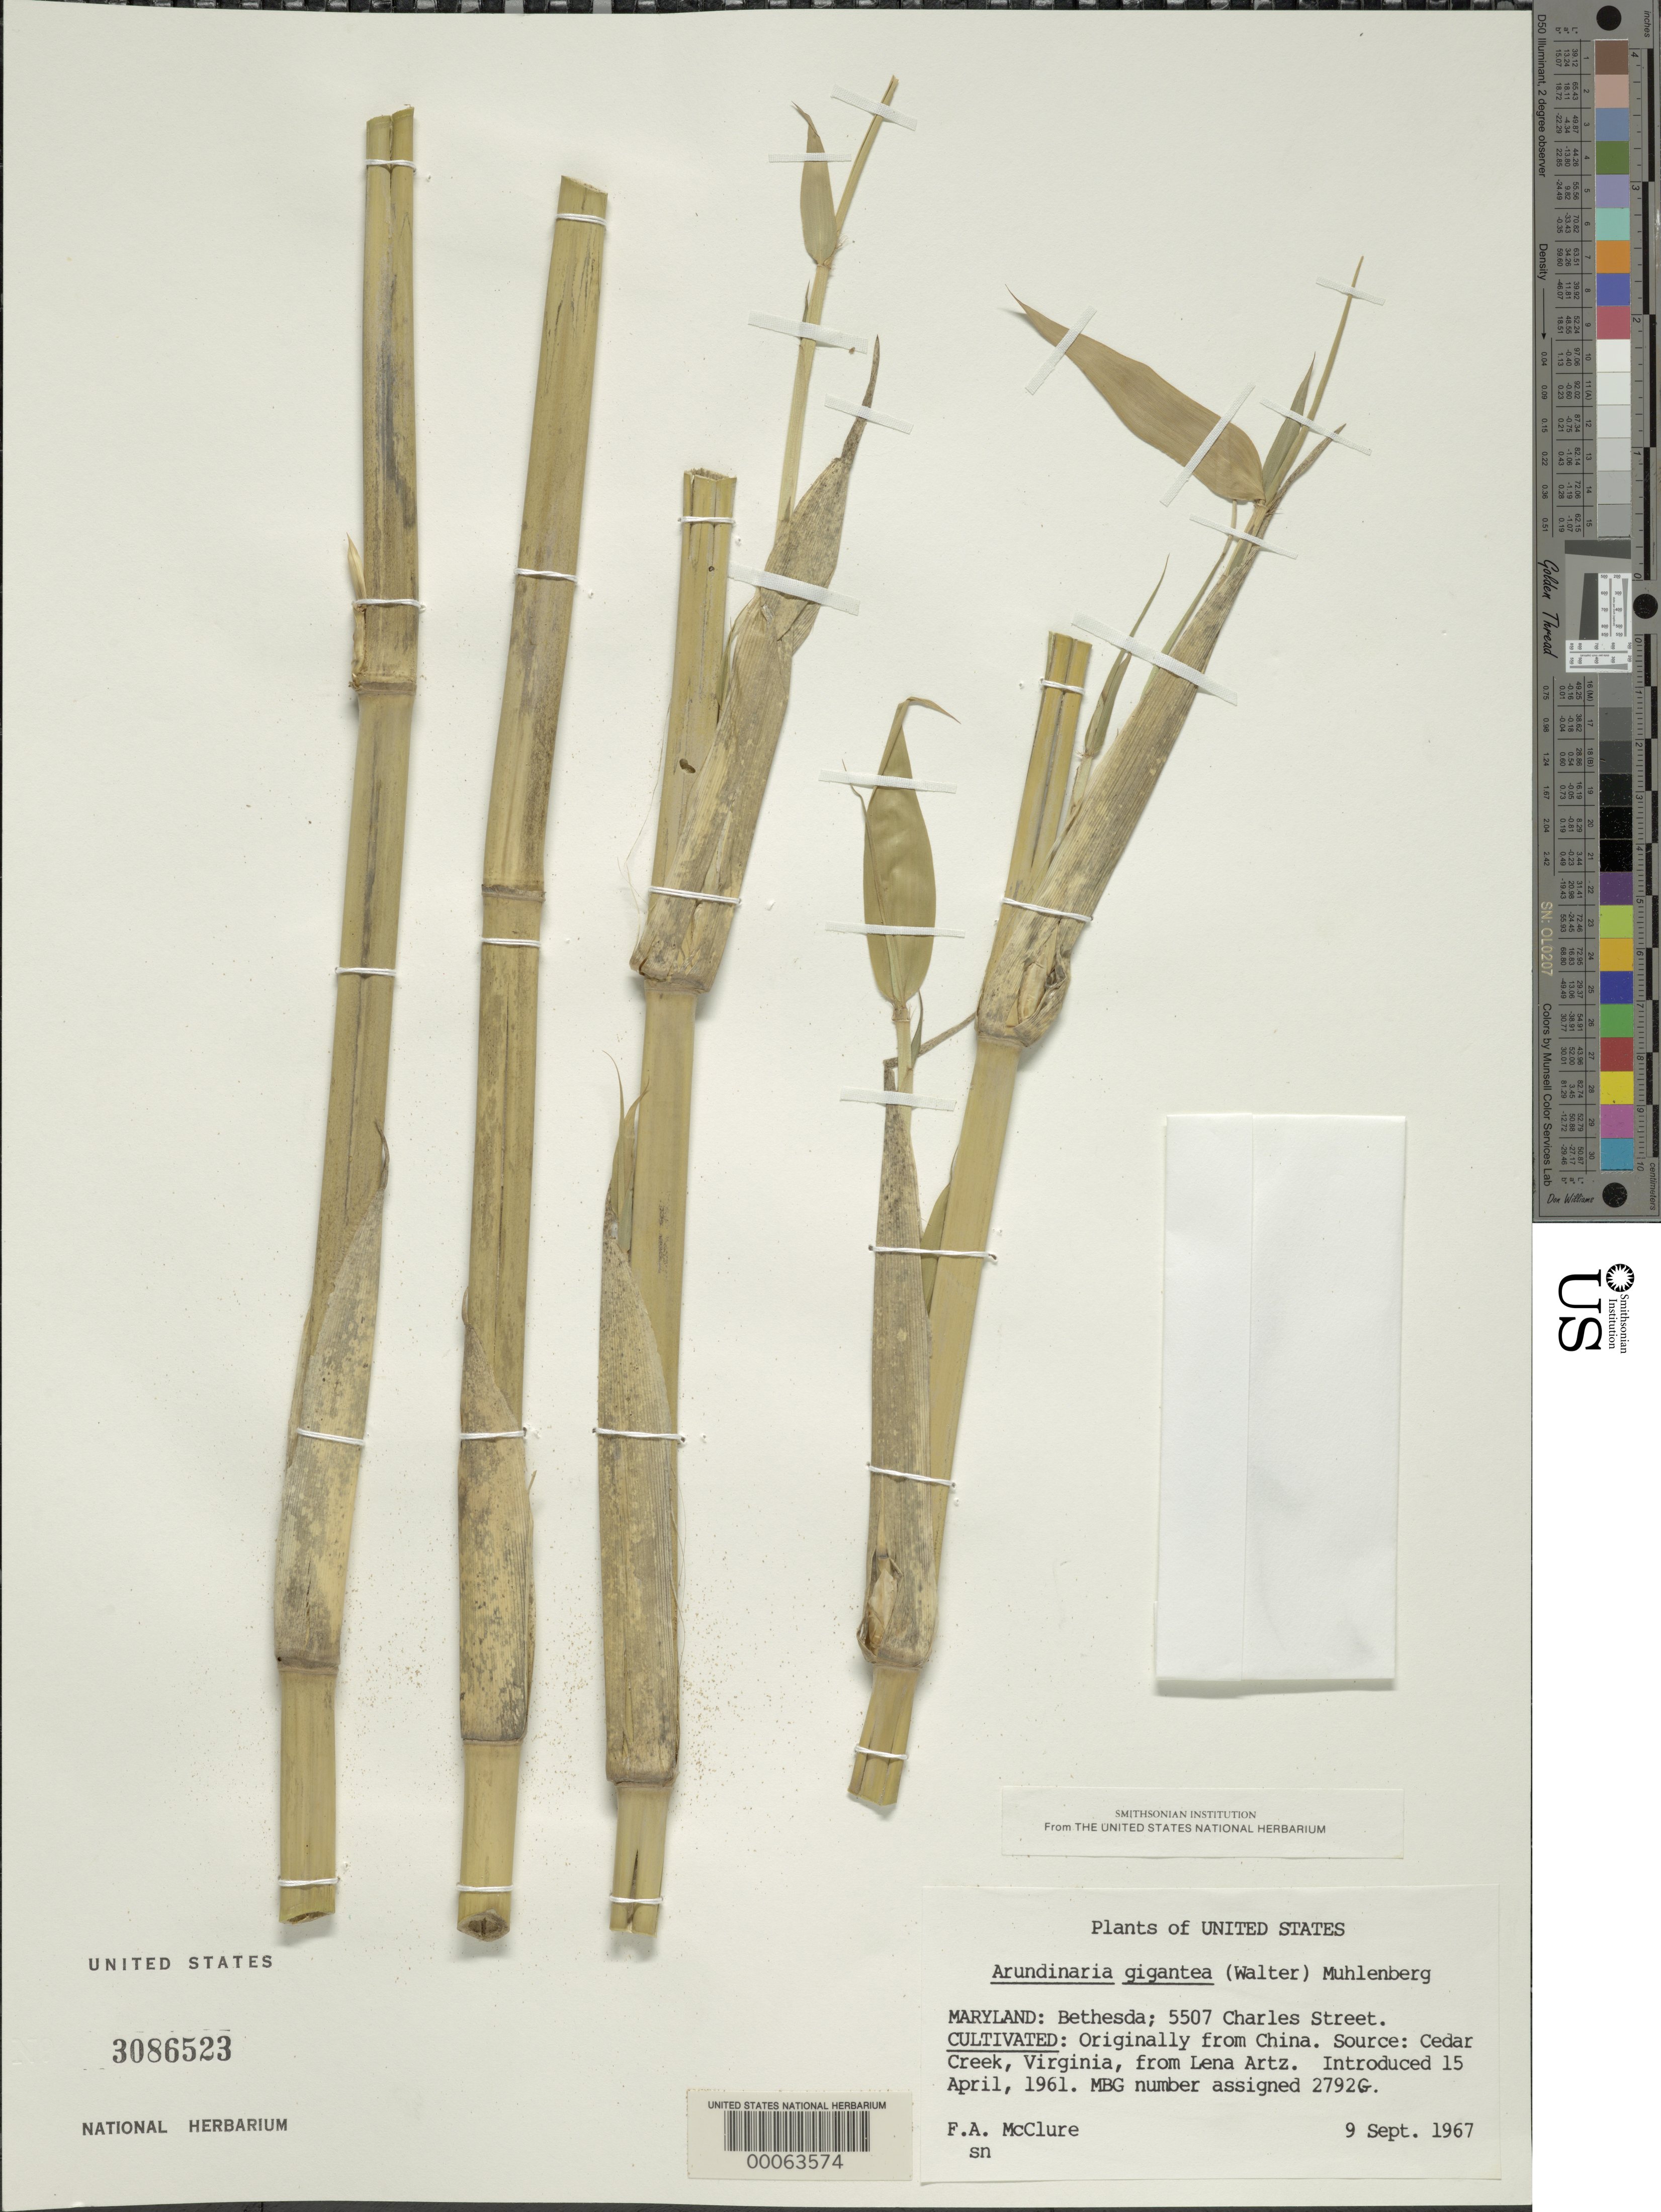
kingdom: Plantae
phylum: Tracheophyta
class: Liliopsida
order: Poales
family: Poaceae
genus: Arundinaria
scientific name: Arundinaria gigantea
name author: (Walter) Muhl.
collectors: F. A. McClure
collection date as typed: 09 Sep 1967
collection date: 1967-09-09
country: United States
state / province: Maryland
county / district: Montgomery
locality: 5507 Charles Street, Bethesda (McClure's garden)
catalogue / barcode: US 3086523